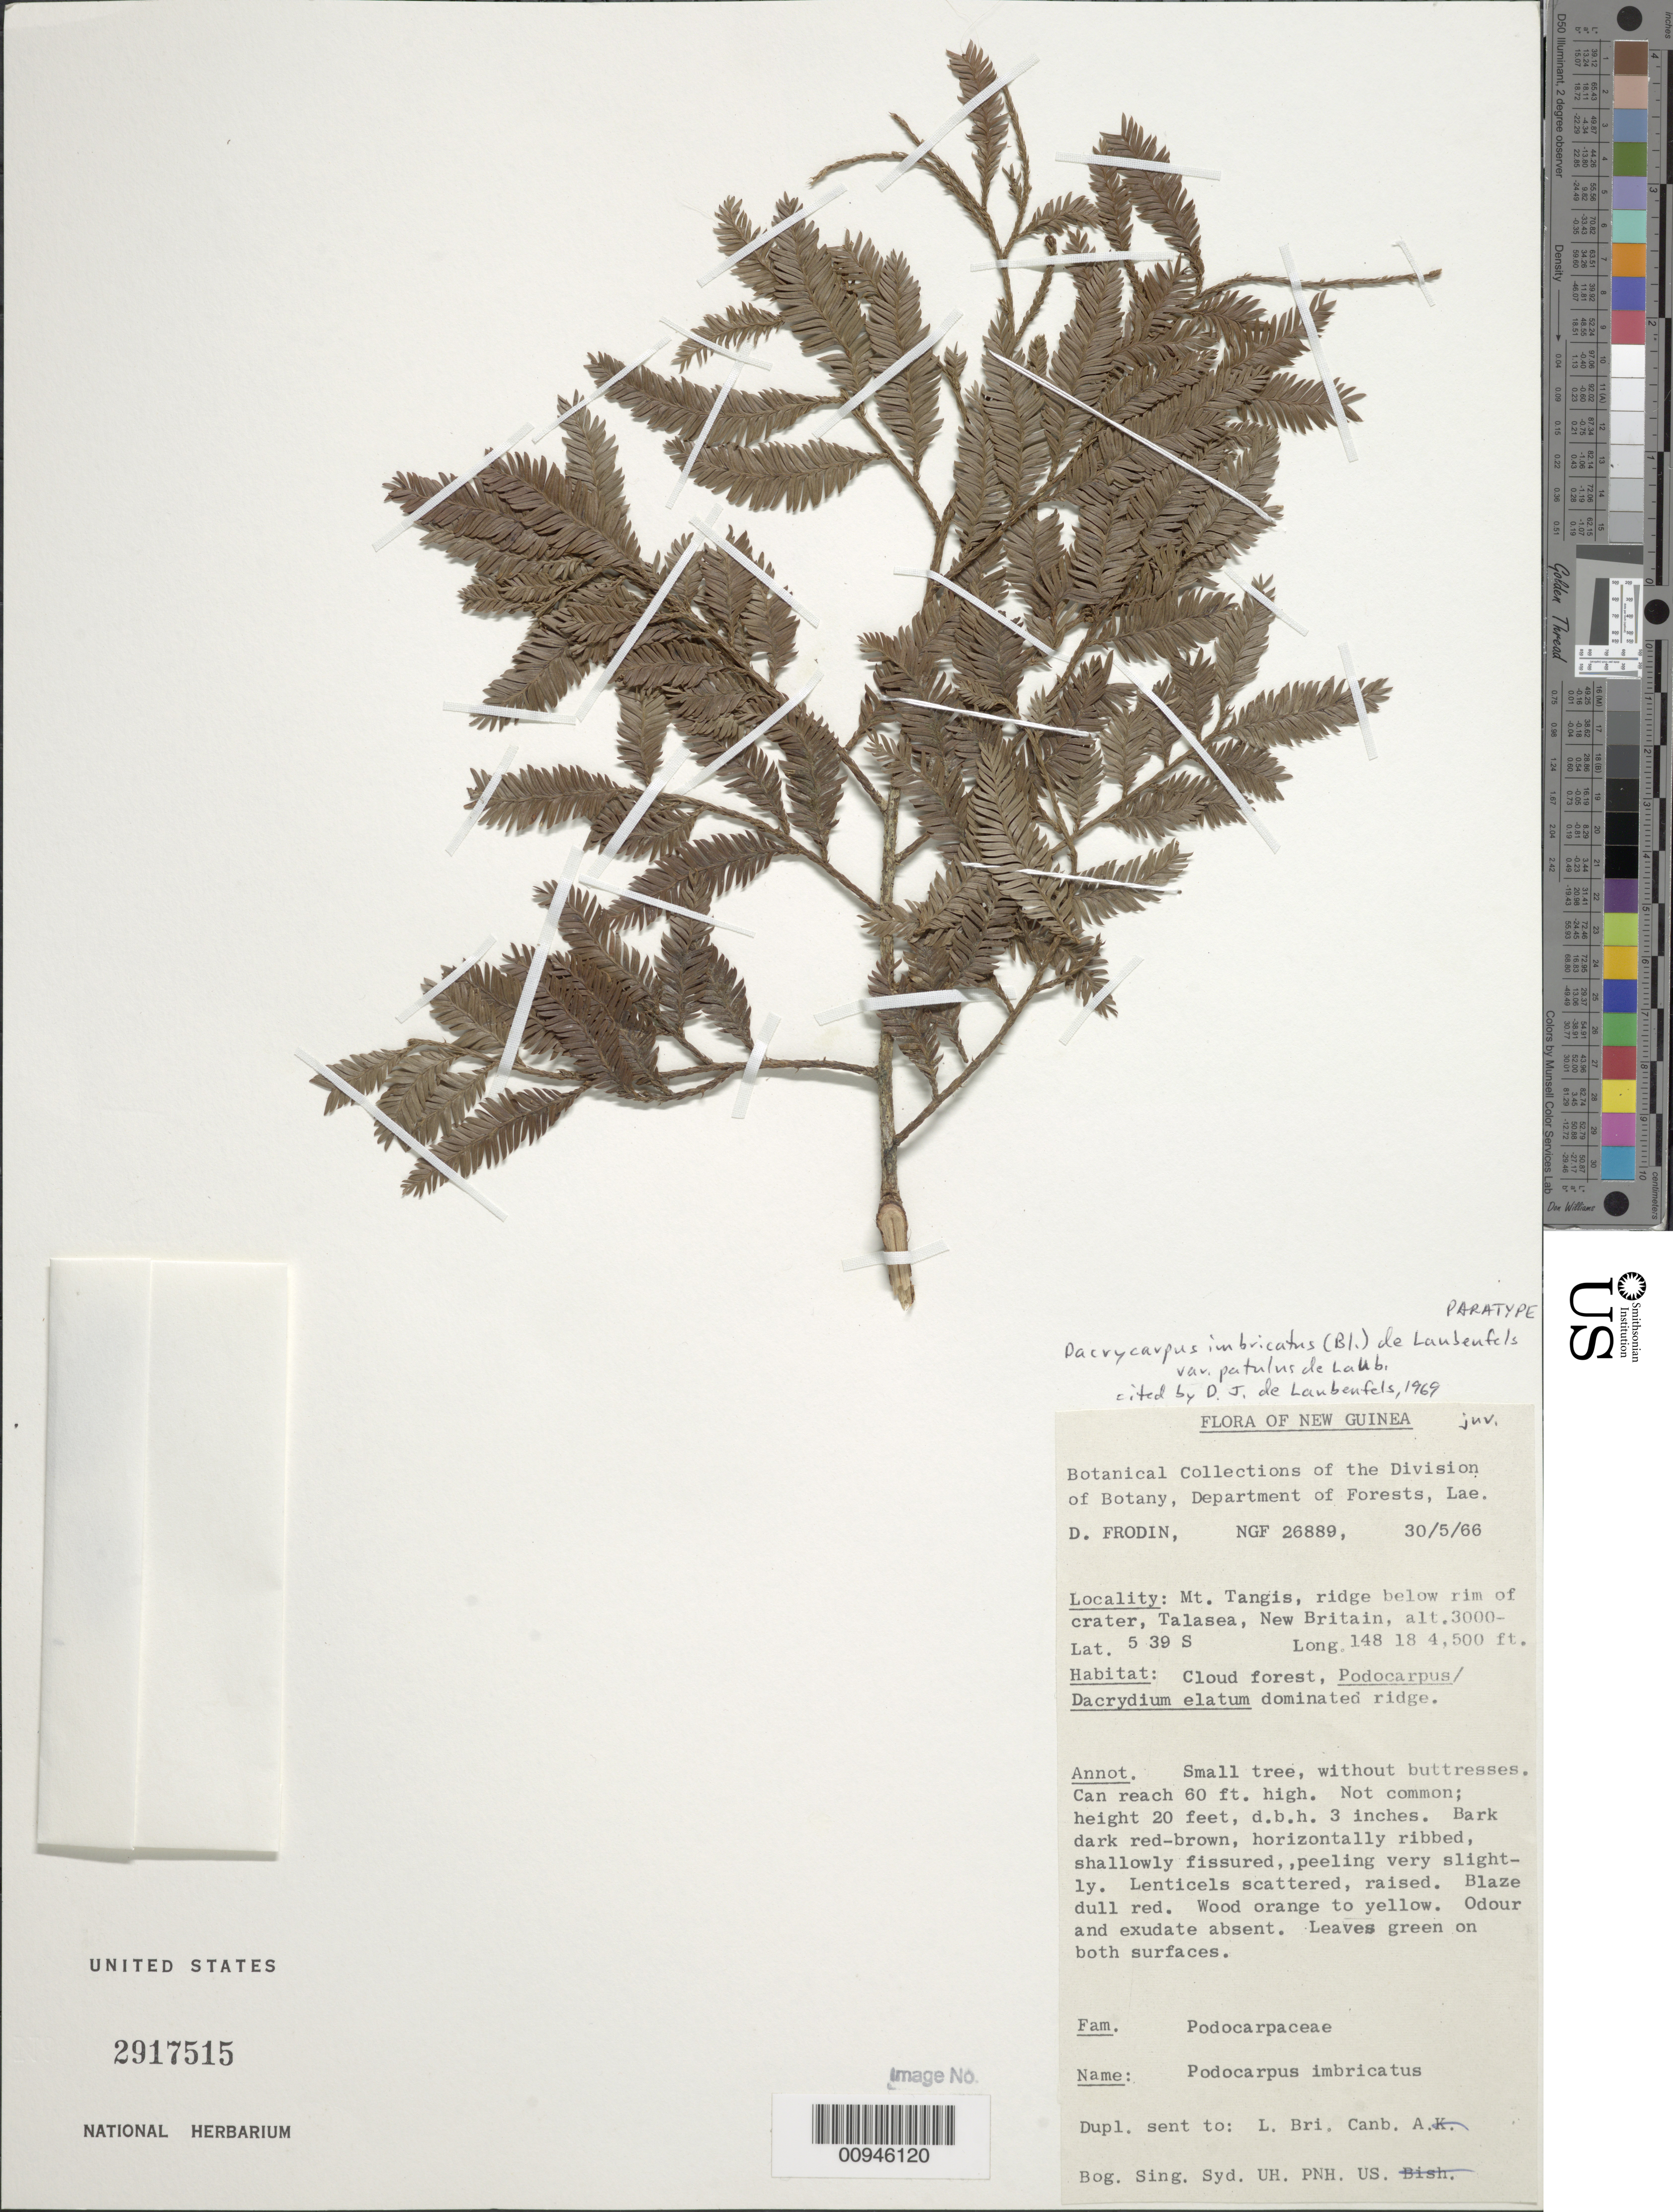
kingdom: Plantae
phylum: Tracheophyta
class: Pinopsida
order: Pinales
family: Podocarpaceae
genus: Dacrycarpus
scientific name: Dacrycarpus imbricatus var. patulus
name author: de Laub.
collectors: D. G. Frodin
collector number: NGF 26889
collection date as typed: Transcribed d/m/y: 30/5/66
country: Papua New Guinea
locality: New Guinea, Mt Tangis, ridge below rim of crater, Talasea, New Britain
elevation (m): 914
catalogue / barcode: US 2917515